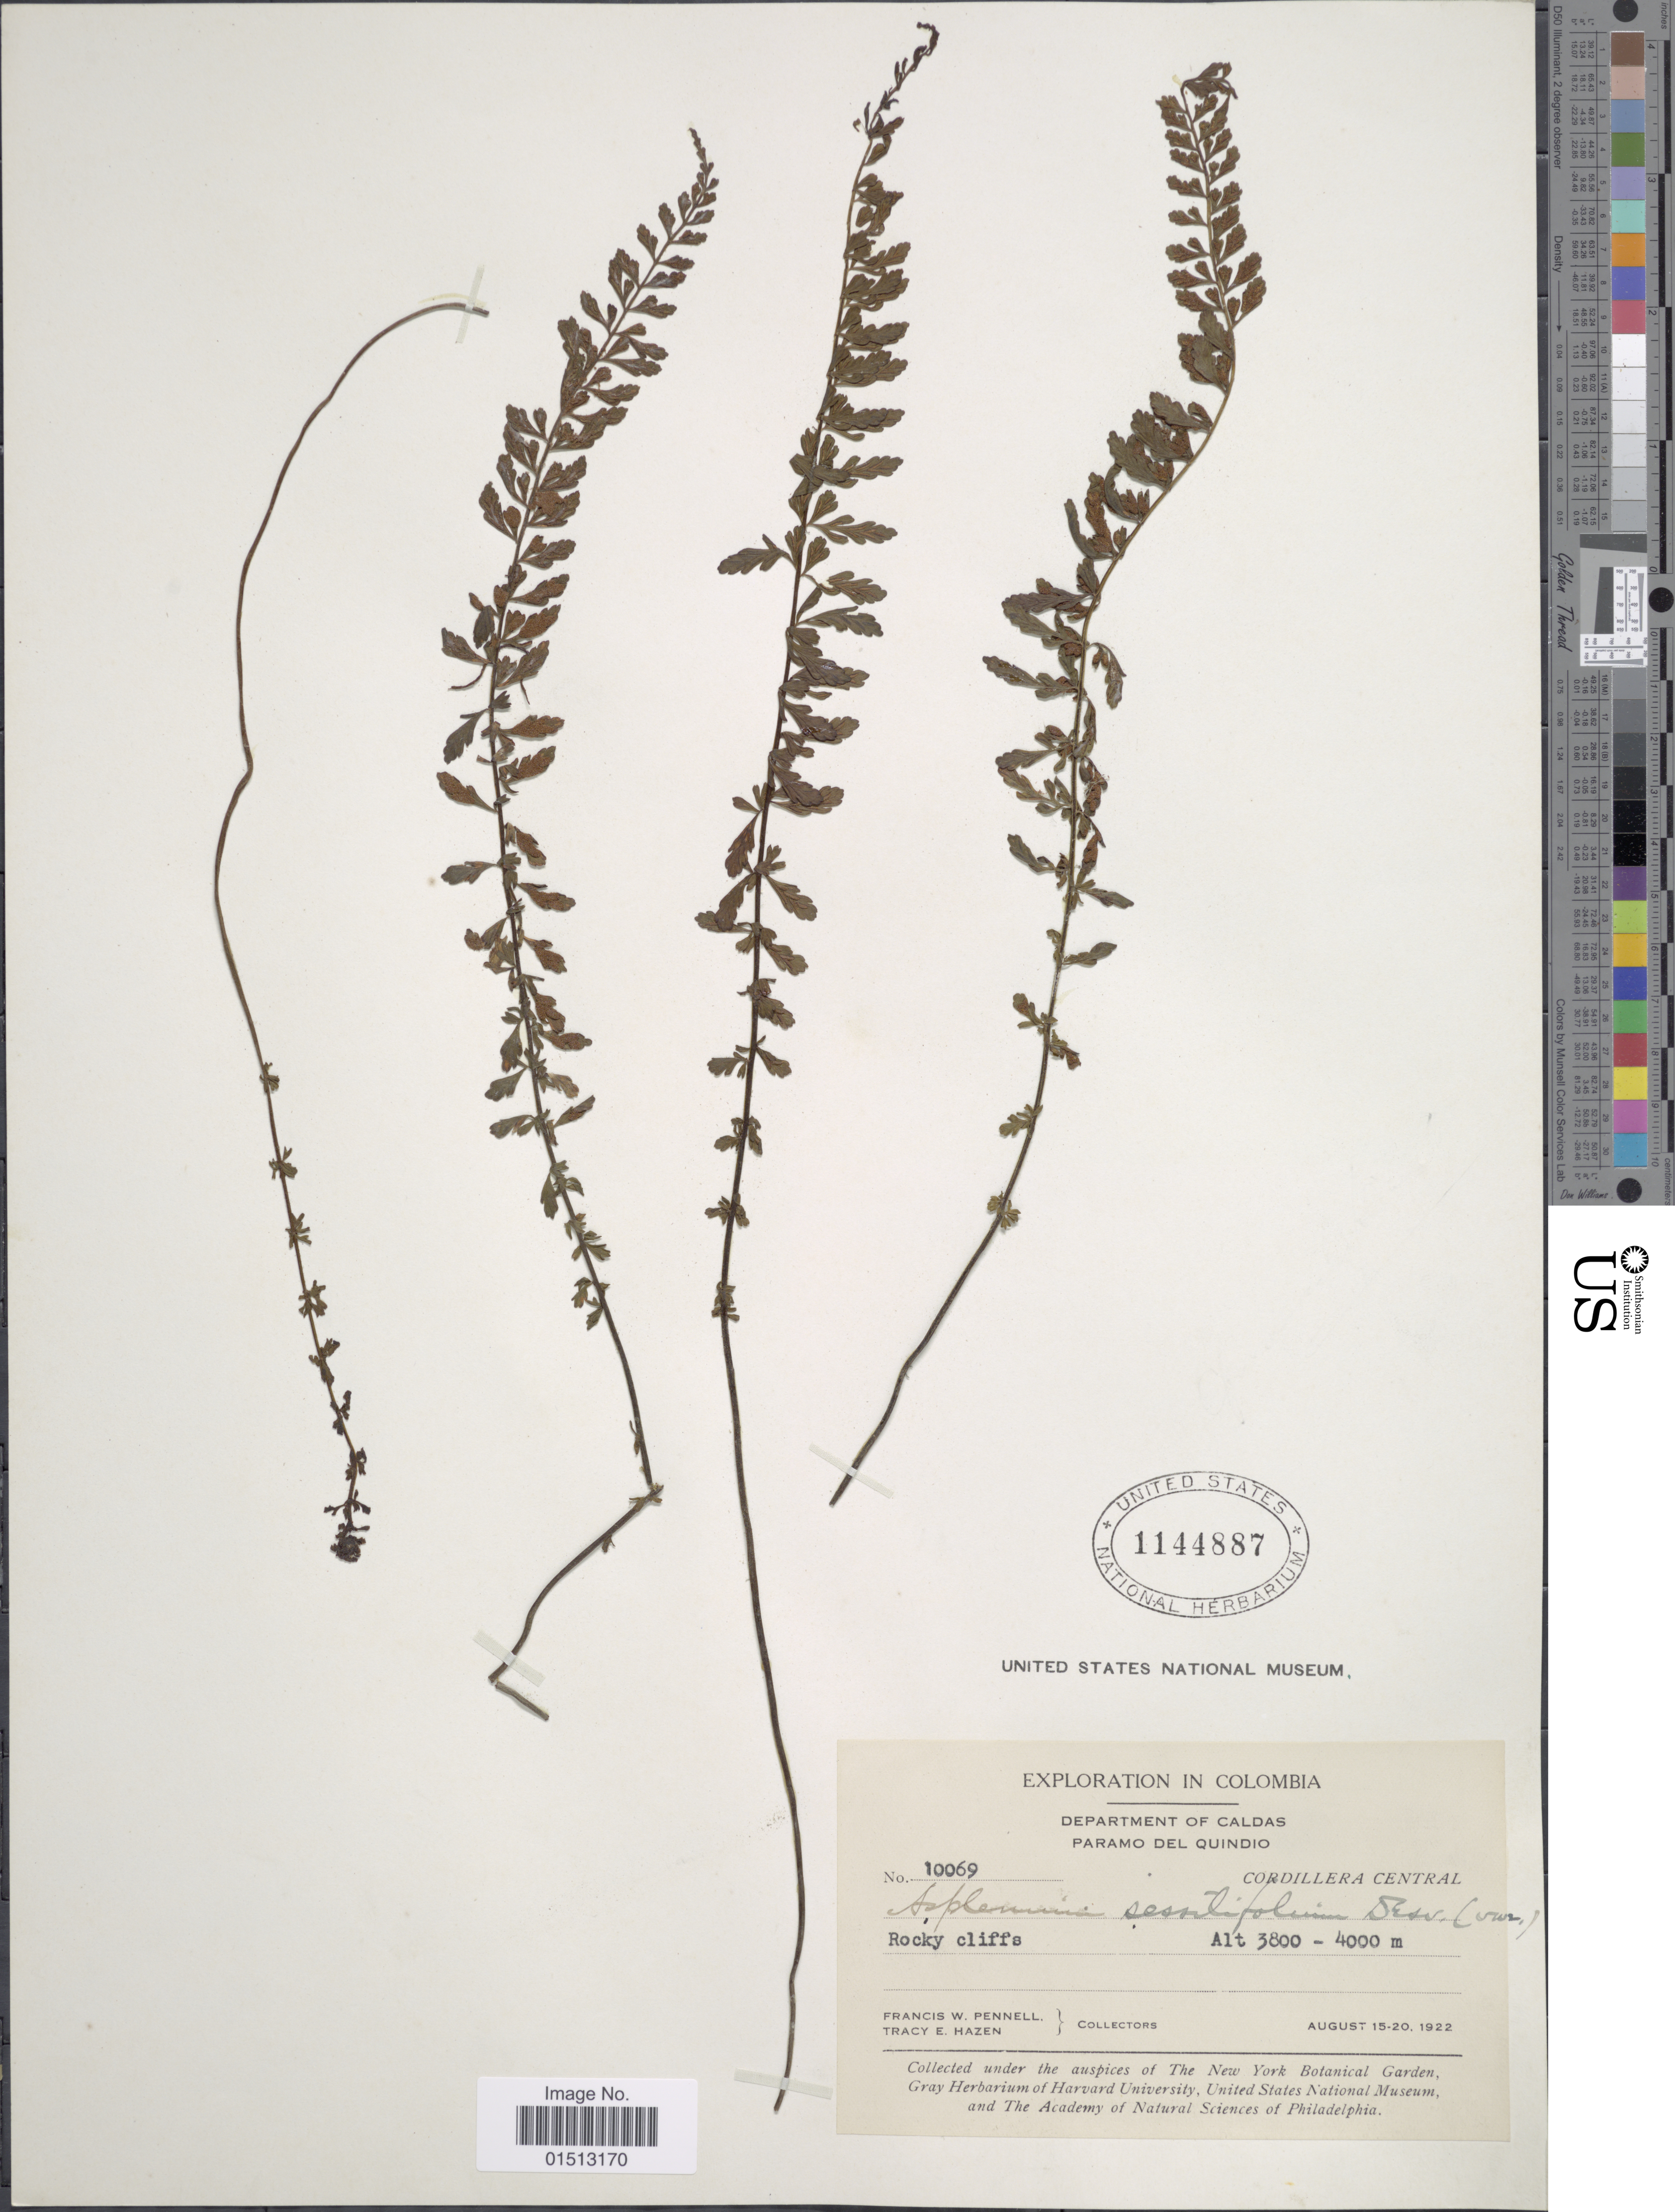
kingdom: Plantae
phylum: Tracheophyta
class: Polypodiopsida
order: Polypodiales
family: Aspleniaceae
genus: Asplenium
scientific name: Asplenium sessilifolium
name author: Desv.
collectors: F. W. Pennell & T. E. Hazen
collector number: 10069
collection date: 1922-08-15/1922-08-20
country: Colombia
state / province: Quindío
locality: Dep. of Caldas, paramo del Quindio, Cordillera Central.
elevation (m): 3800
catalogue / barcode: US 1144887